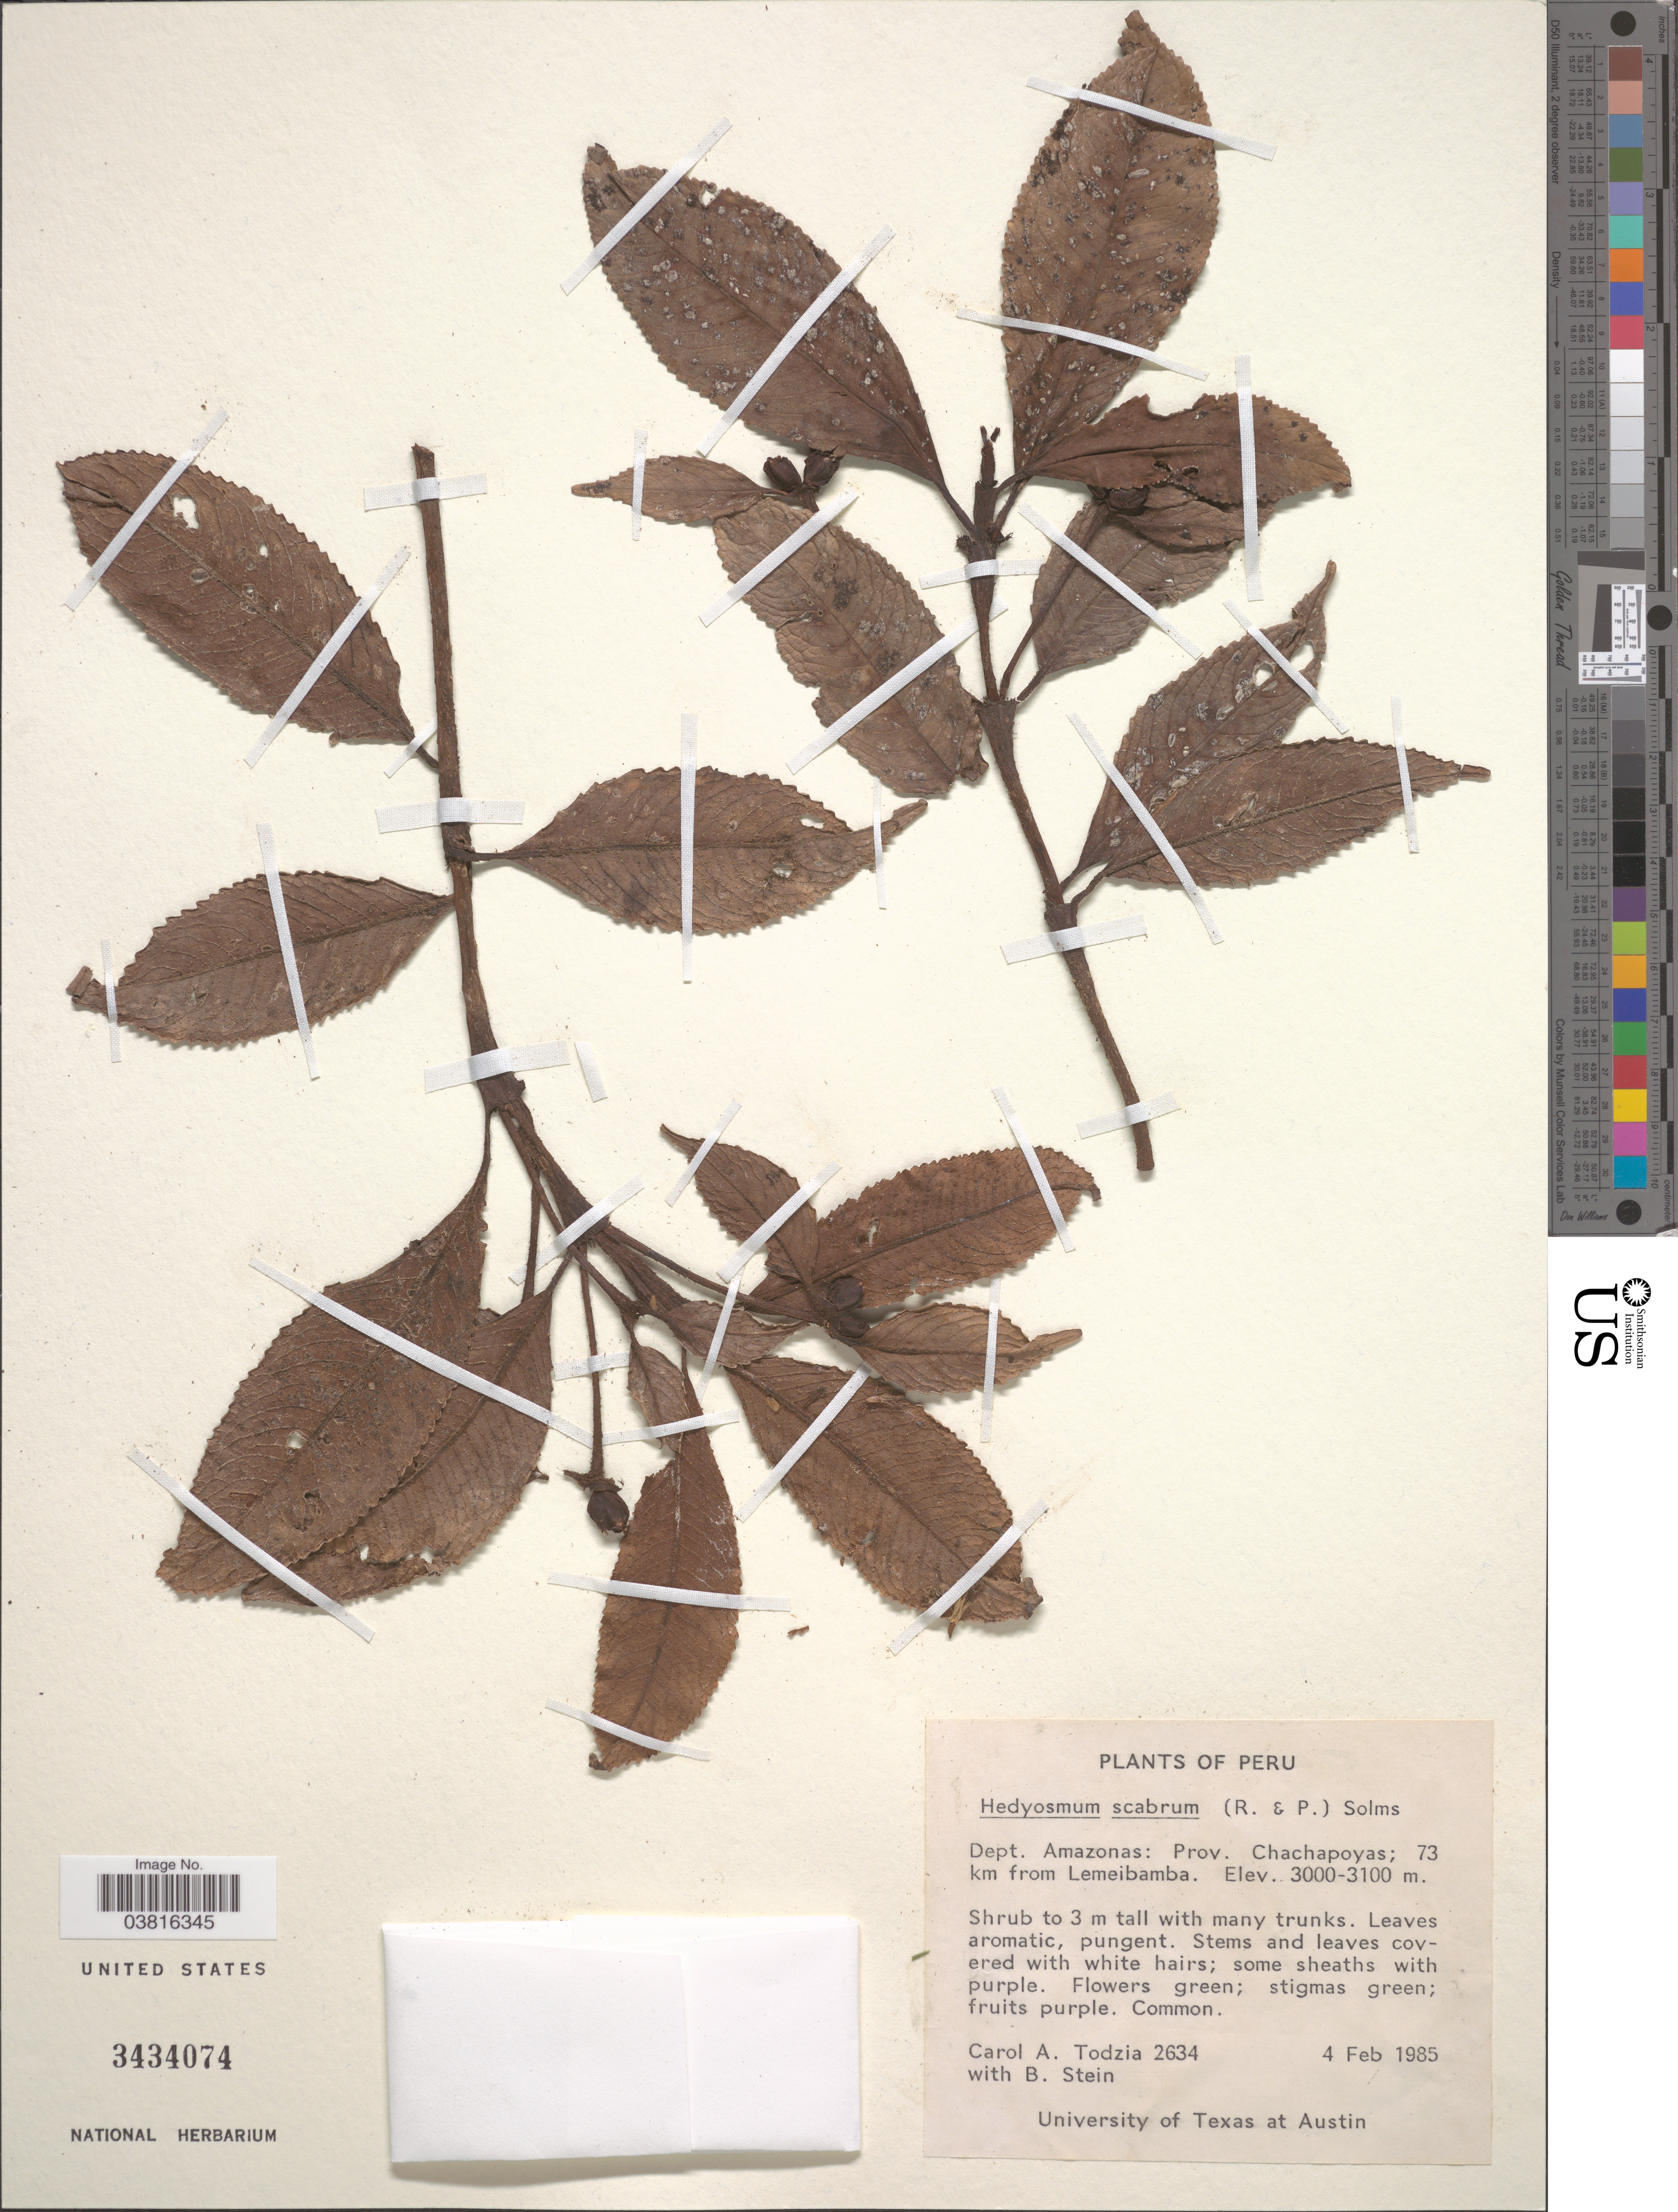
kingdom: Plantae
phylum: Tracheophyta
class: Magnoliopsida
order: Chloranthales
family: Chloranthaceae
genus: Hedyosmum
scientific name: Hedyosmum scabrum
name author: Solms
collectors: C. A. Todzia & B. Stein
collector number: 2634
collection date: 1985-02-04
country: Peru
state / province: Amazonas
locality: Dept. Amazonas: Prov. Chachapoyas; 73 km from Lemeibamba.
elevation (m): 3000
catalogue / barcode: US 3434074